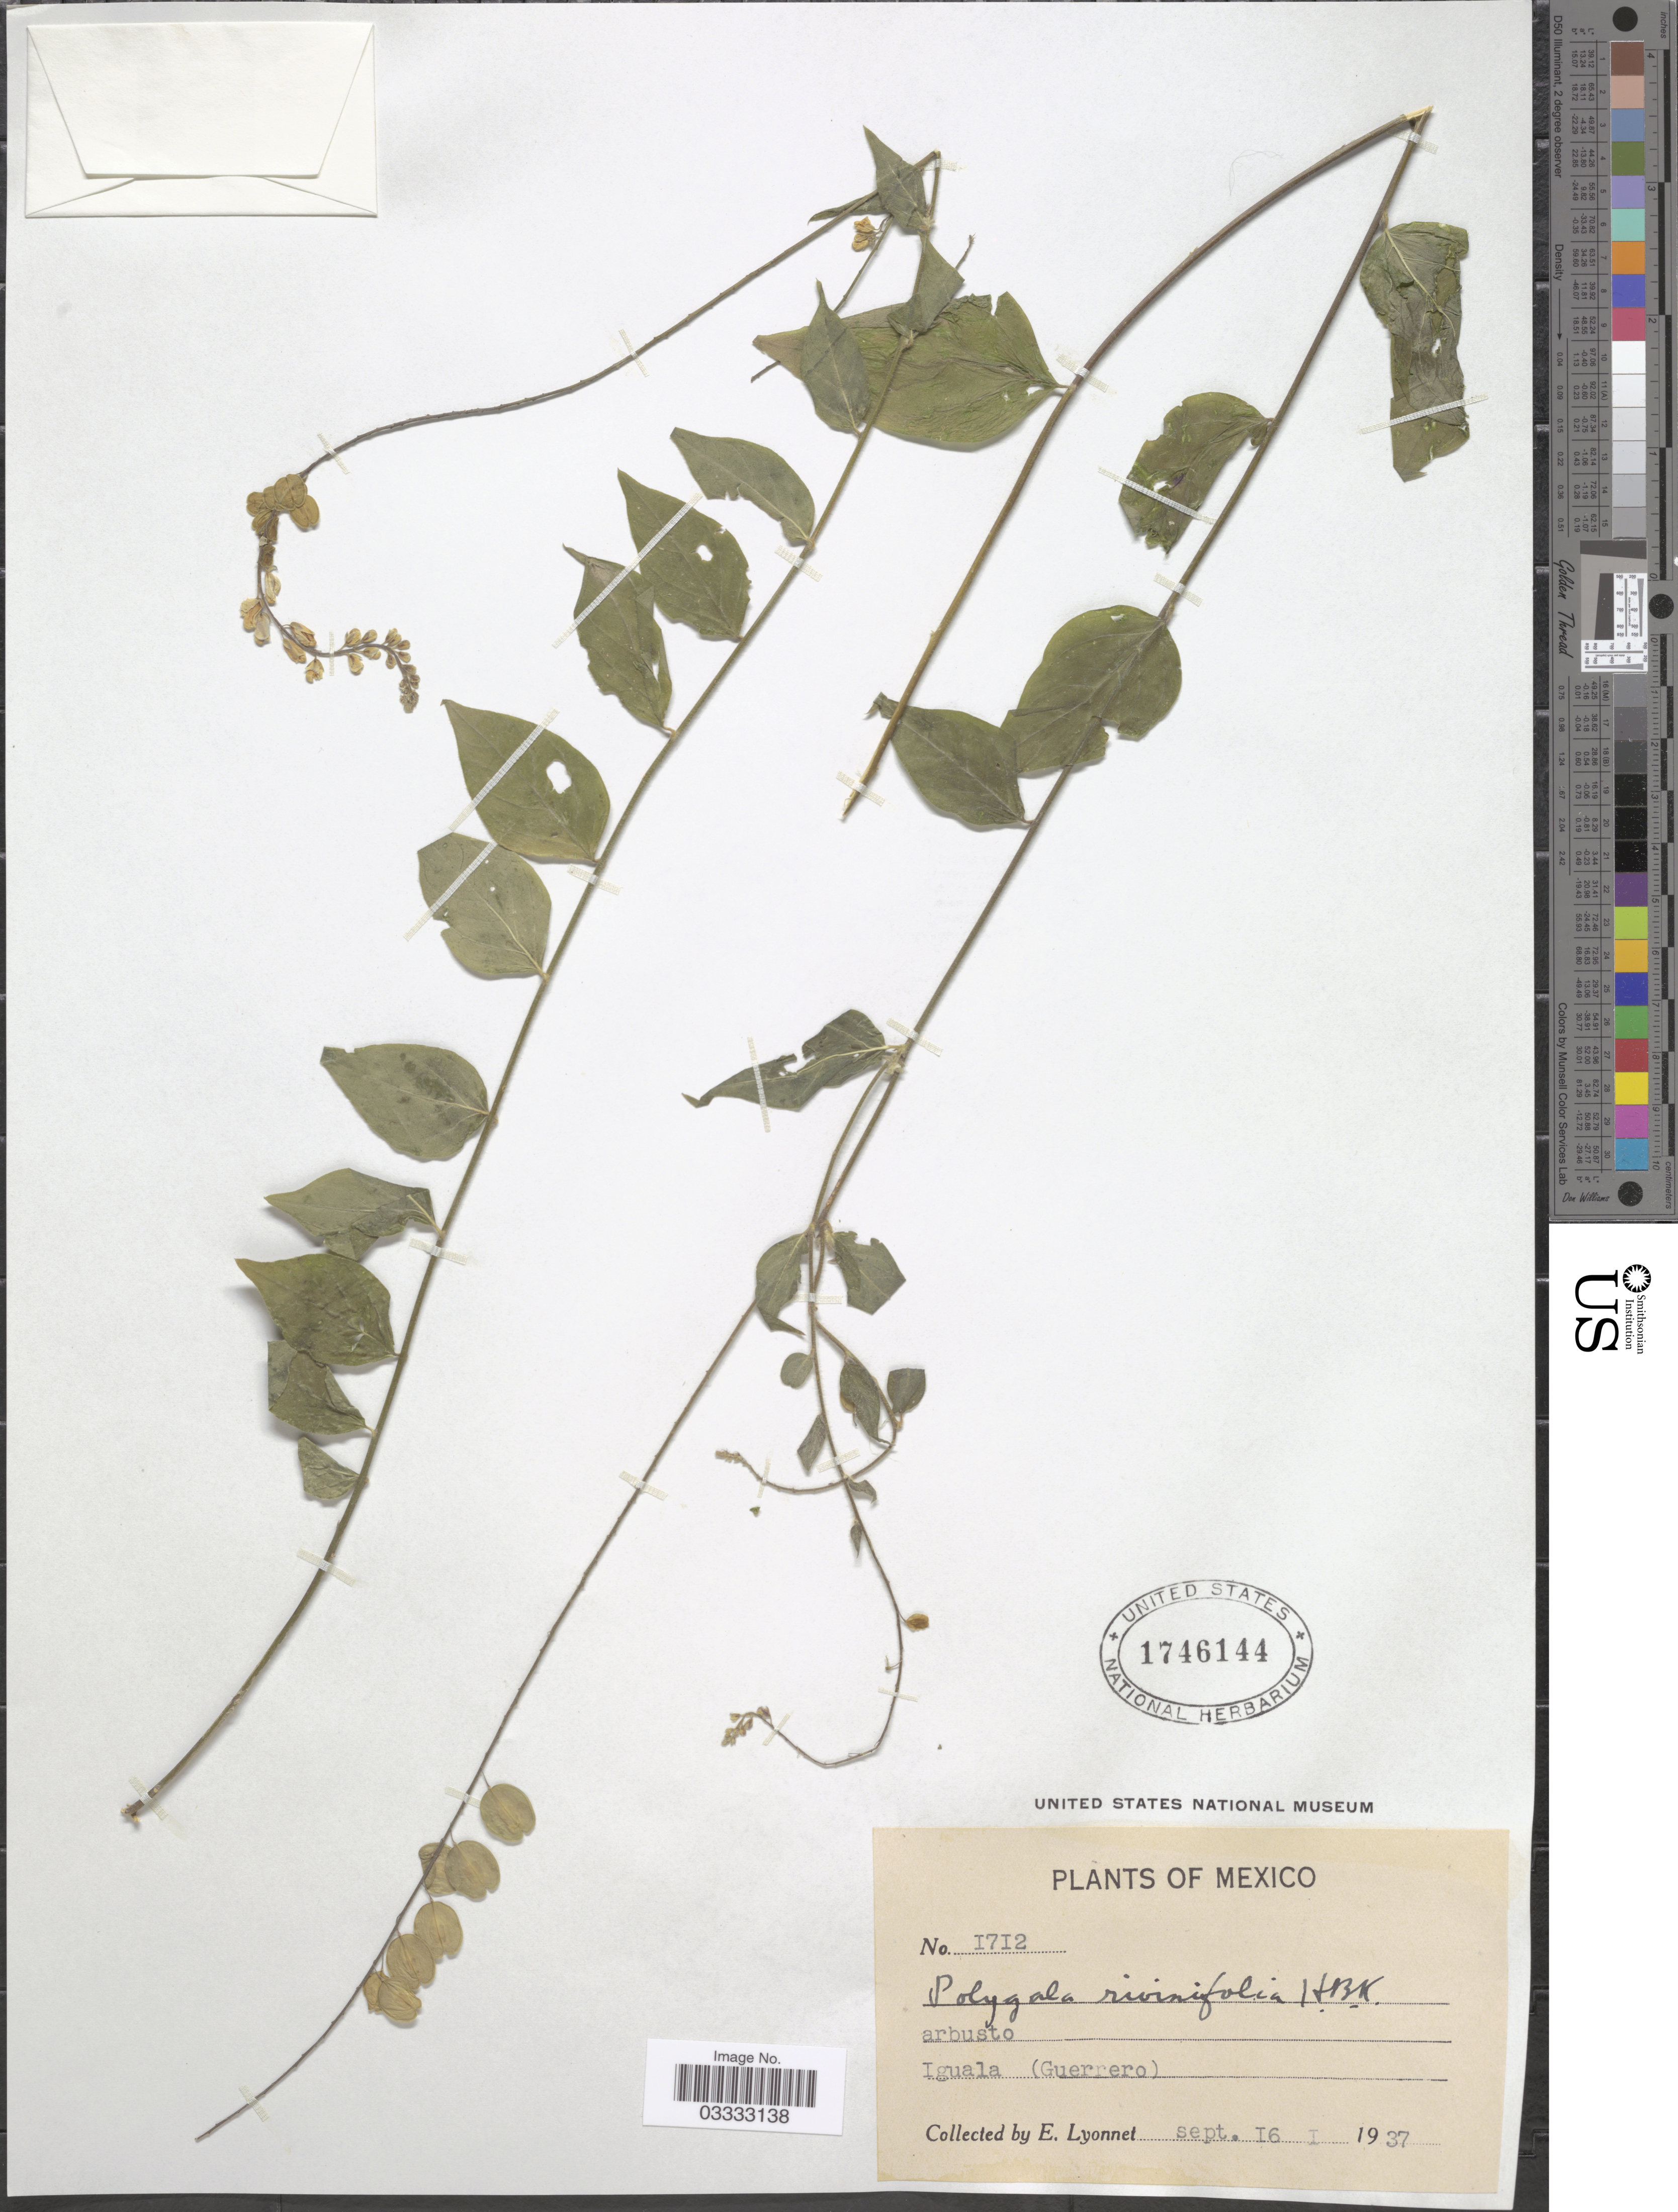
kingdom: Plantae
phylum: Tracheophyta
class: Magnoliopsida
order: Fabales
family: Polygalaceae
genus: Hebecarpa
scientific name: Hebecarpa rivinifolia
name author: (Kunth) J.R. Abbott & J.F.B. Pastore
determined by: Strong, Mark T., (BOT), Smithsonian Institution - National Museum of Natural History (UNITED STATES)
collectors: E. Lyonnet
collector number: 1712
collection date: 1937-09-16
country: Mexico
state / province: Guerrero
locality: Iguala.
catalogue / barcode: US 1746144